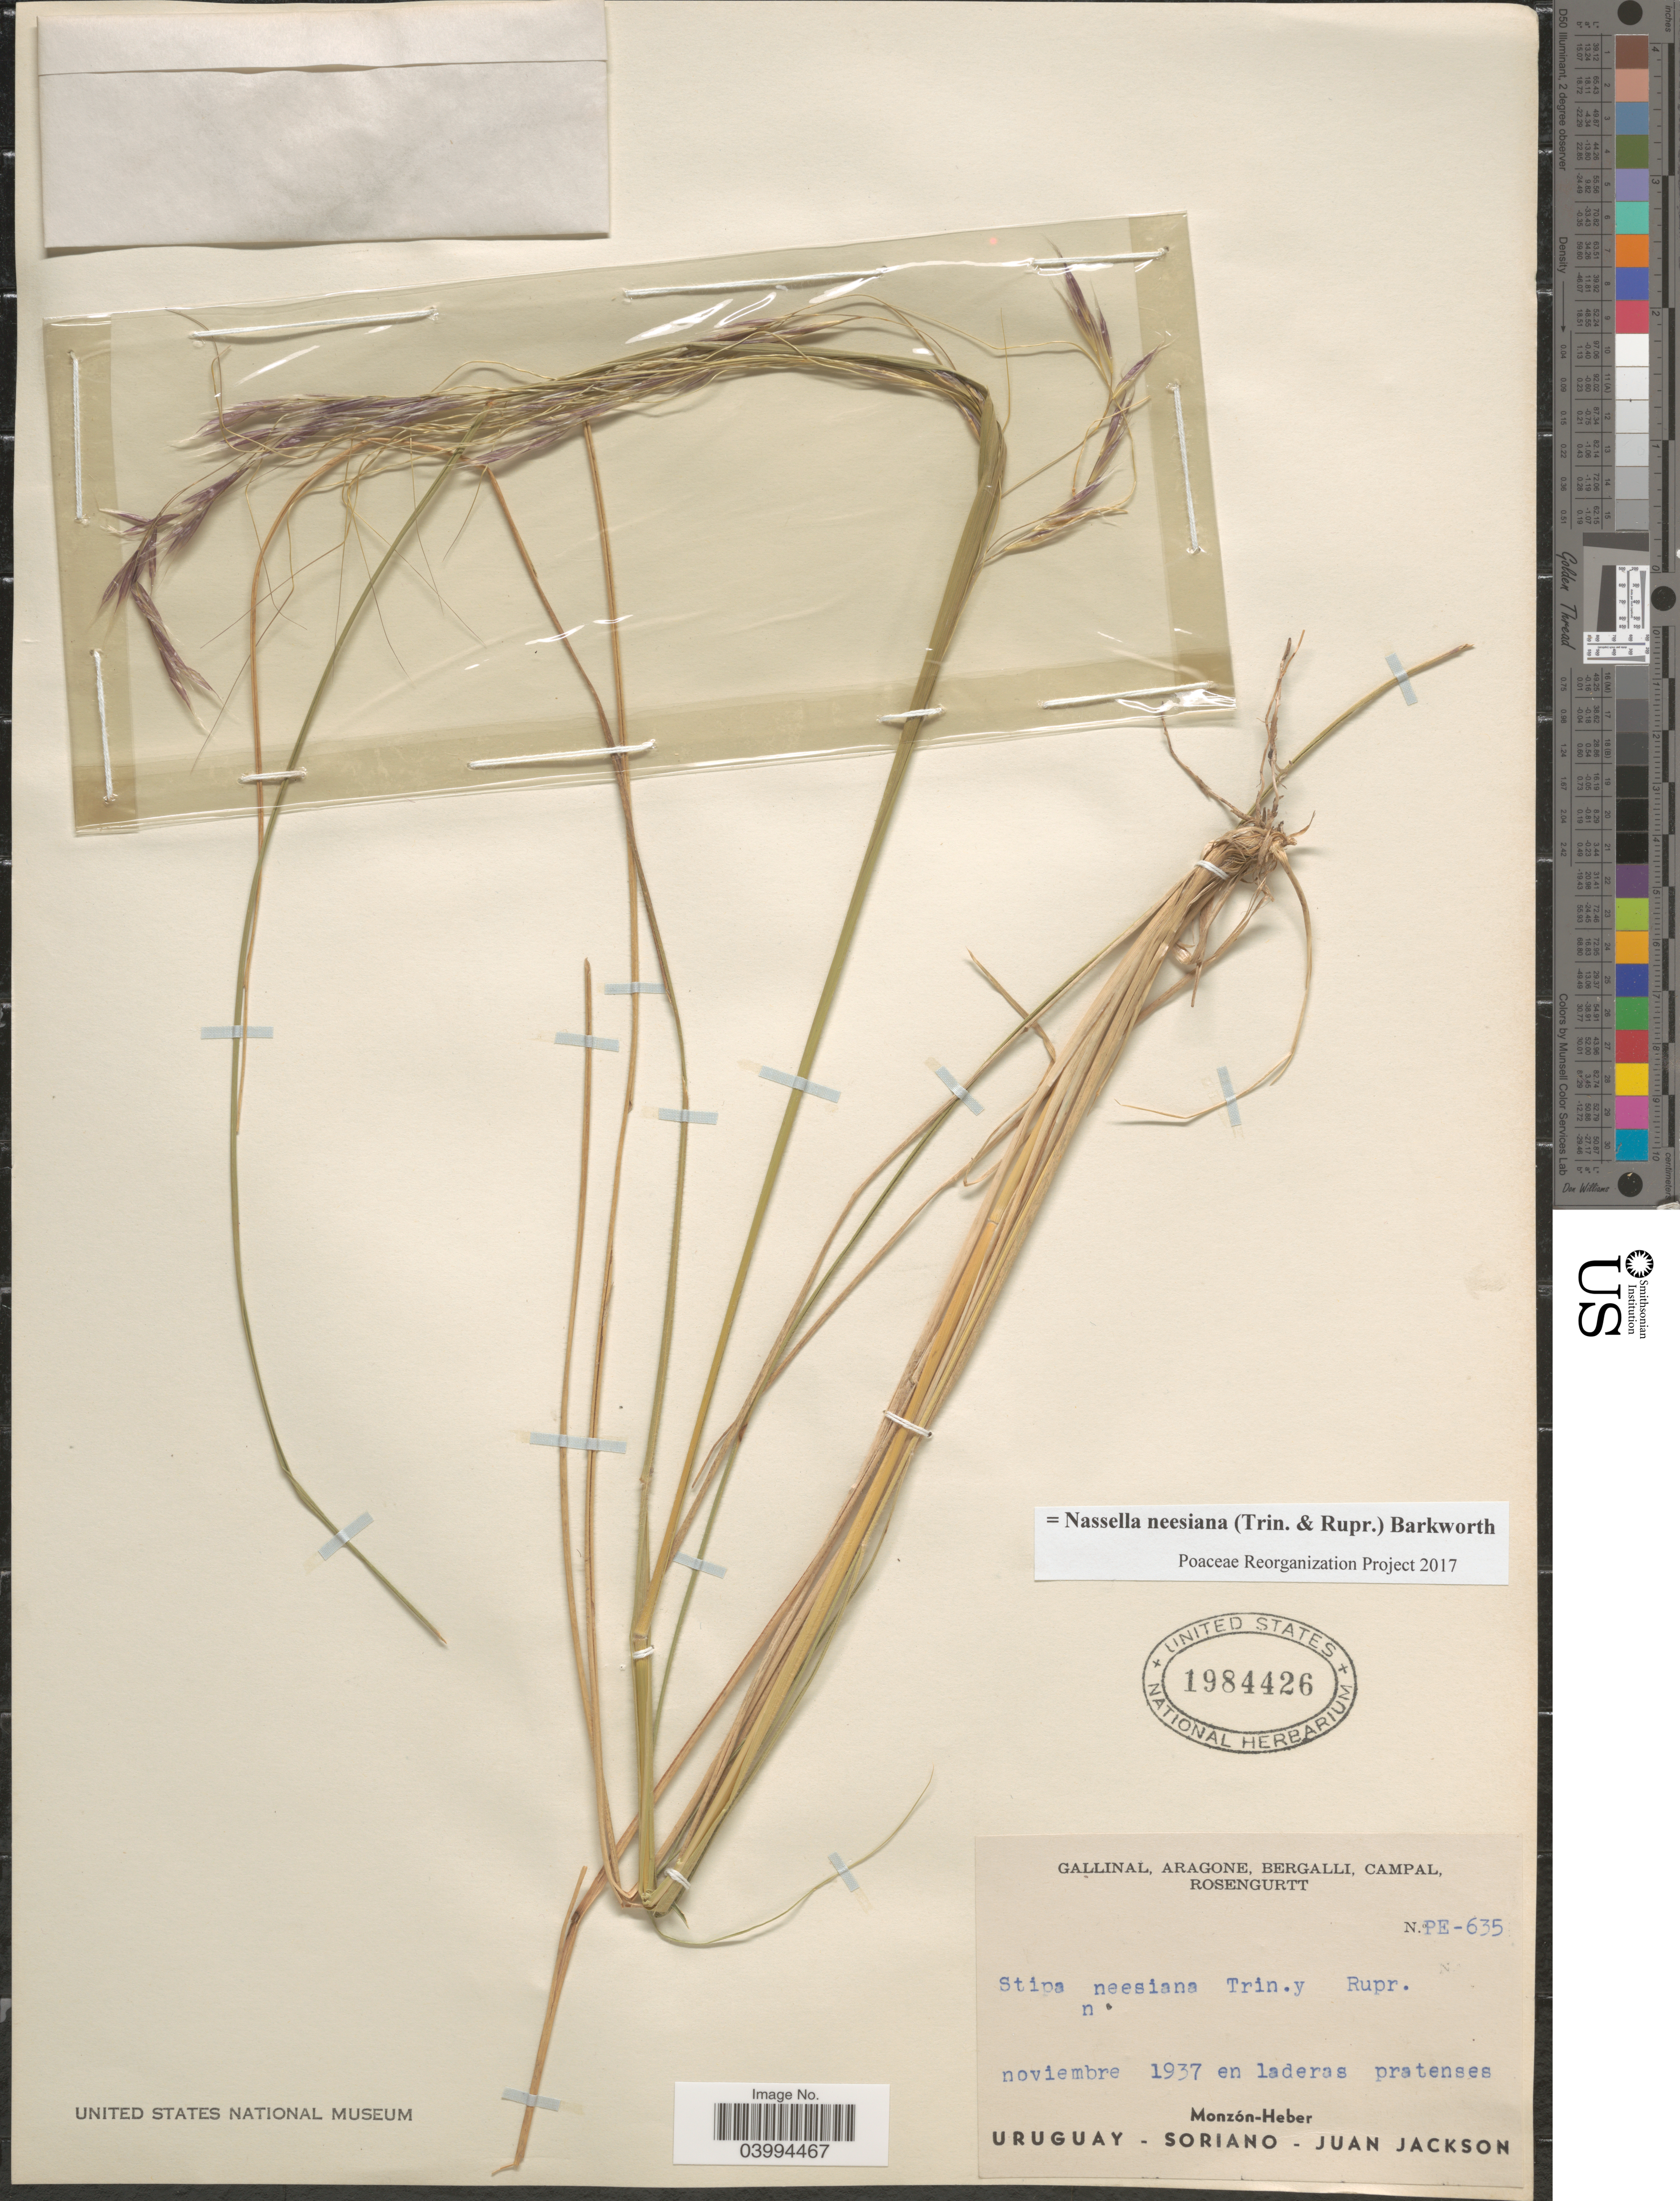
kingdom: Plantae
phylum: Tracheophyta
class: Liliopsida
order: Poales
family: Poaceae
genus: Nassella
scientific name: Nassella neesiana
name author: (Trin. & Rupr.) Barkworth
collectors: -. Gallinal, -- Aragone, -- Bergalli, -- Campal & Rosengurtt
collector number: PE635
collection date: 1937-11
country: Uruguay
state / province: Soriano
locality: Monzón-Heber. Juan Jackson.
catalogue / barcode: US 1984426